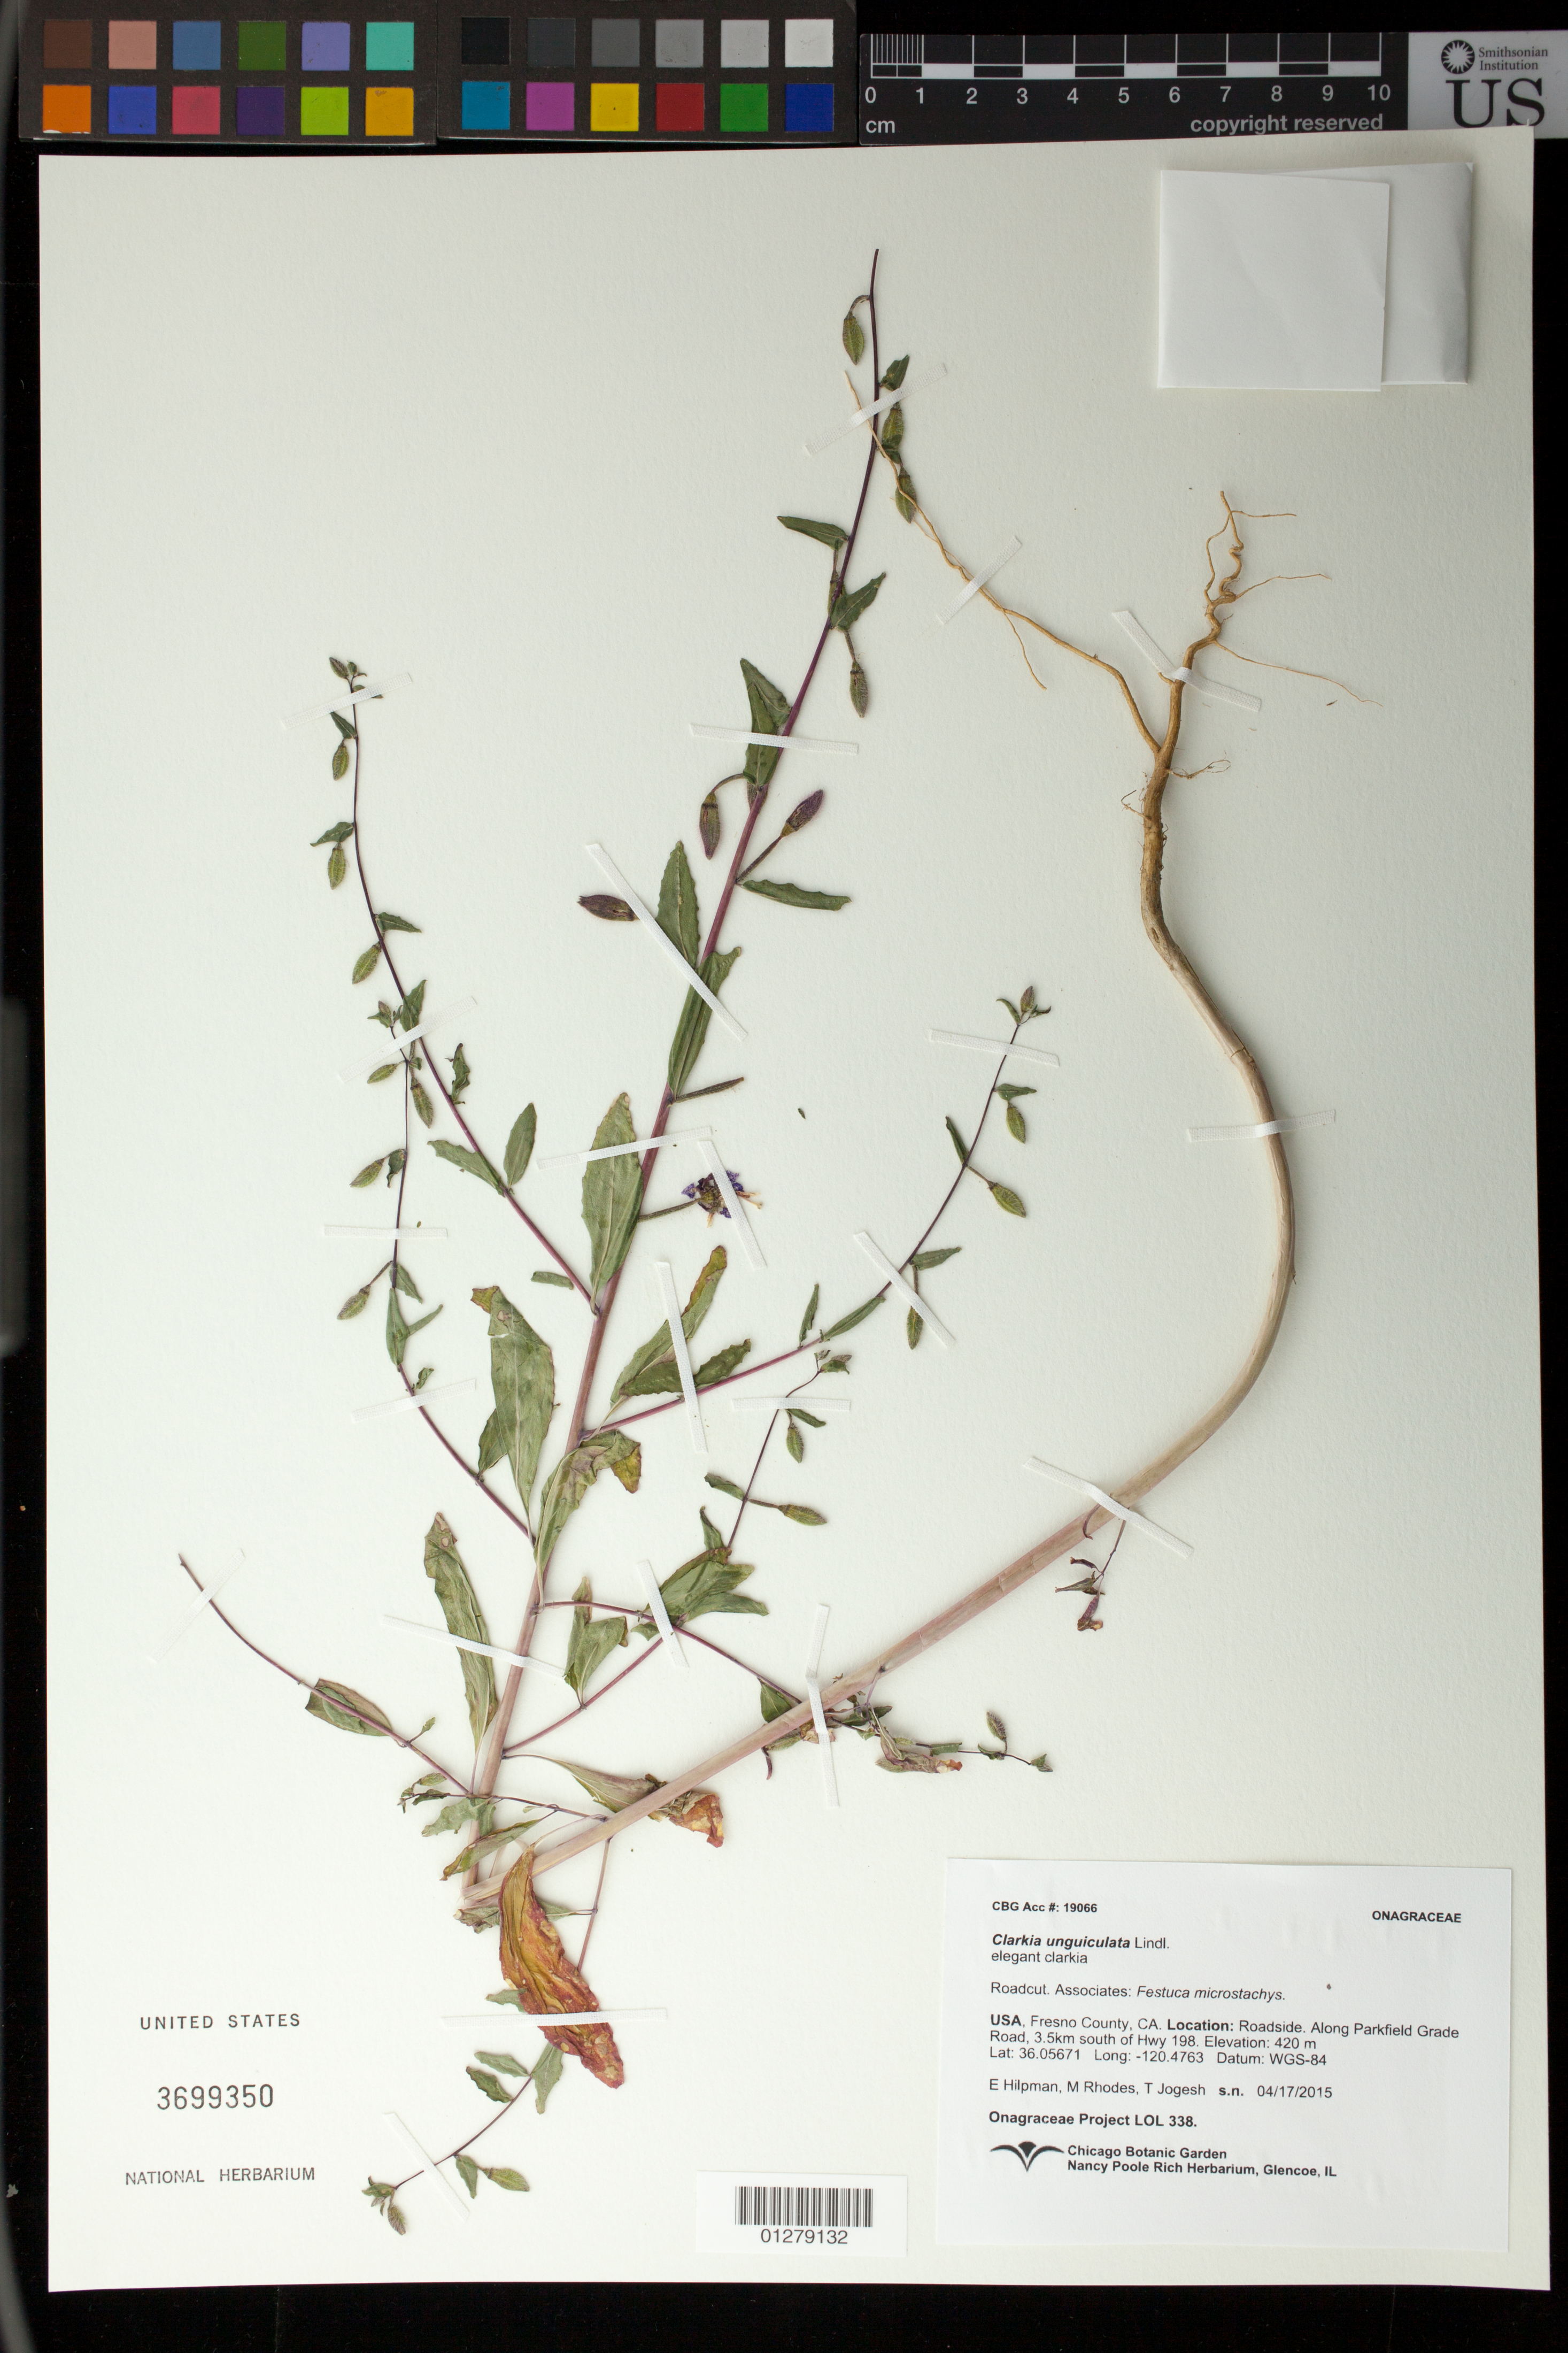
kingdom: Plantae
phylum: Tracheophyta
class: Magnoliopsida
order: Myrtales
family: Onagraceae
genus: Clarkia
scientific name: Clarkia unguiculata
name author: Lindl.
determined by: Wagner, W. L., (BOT), Smithsonian Institution - National Museum of Natural History (UNITED STATES)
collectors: E. Hilpman, M. Rhodes & T. Jojesh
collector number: LOL 338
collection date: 2015-04-17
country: United States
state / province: California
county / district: Fresno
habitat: Roadcut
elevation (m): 420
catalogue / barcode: US 3699350